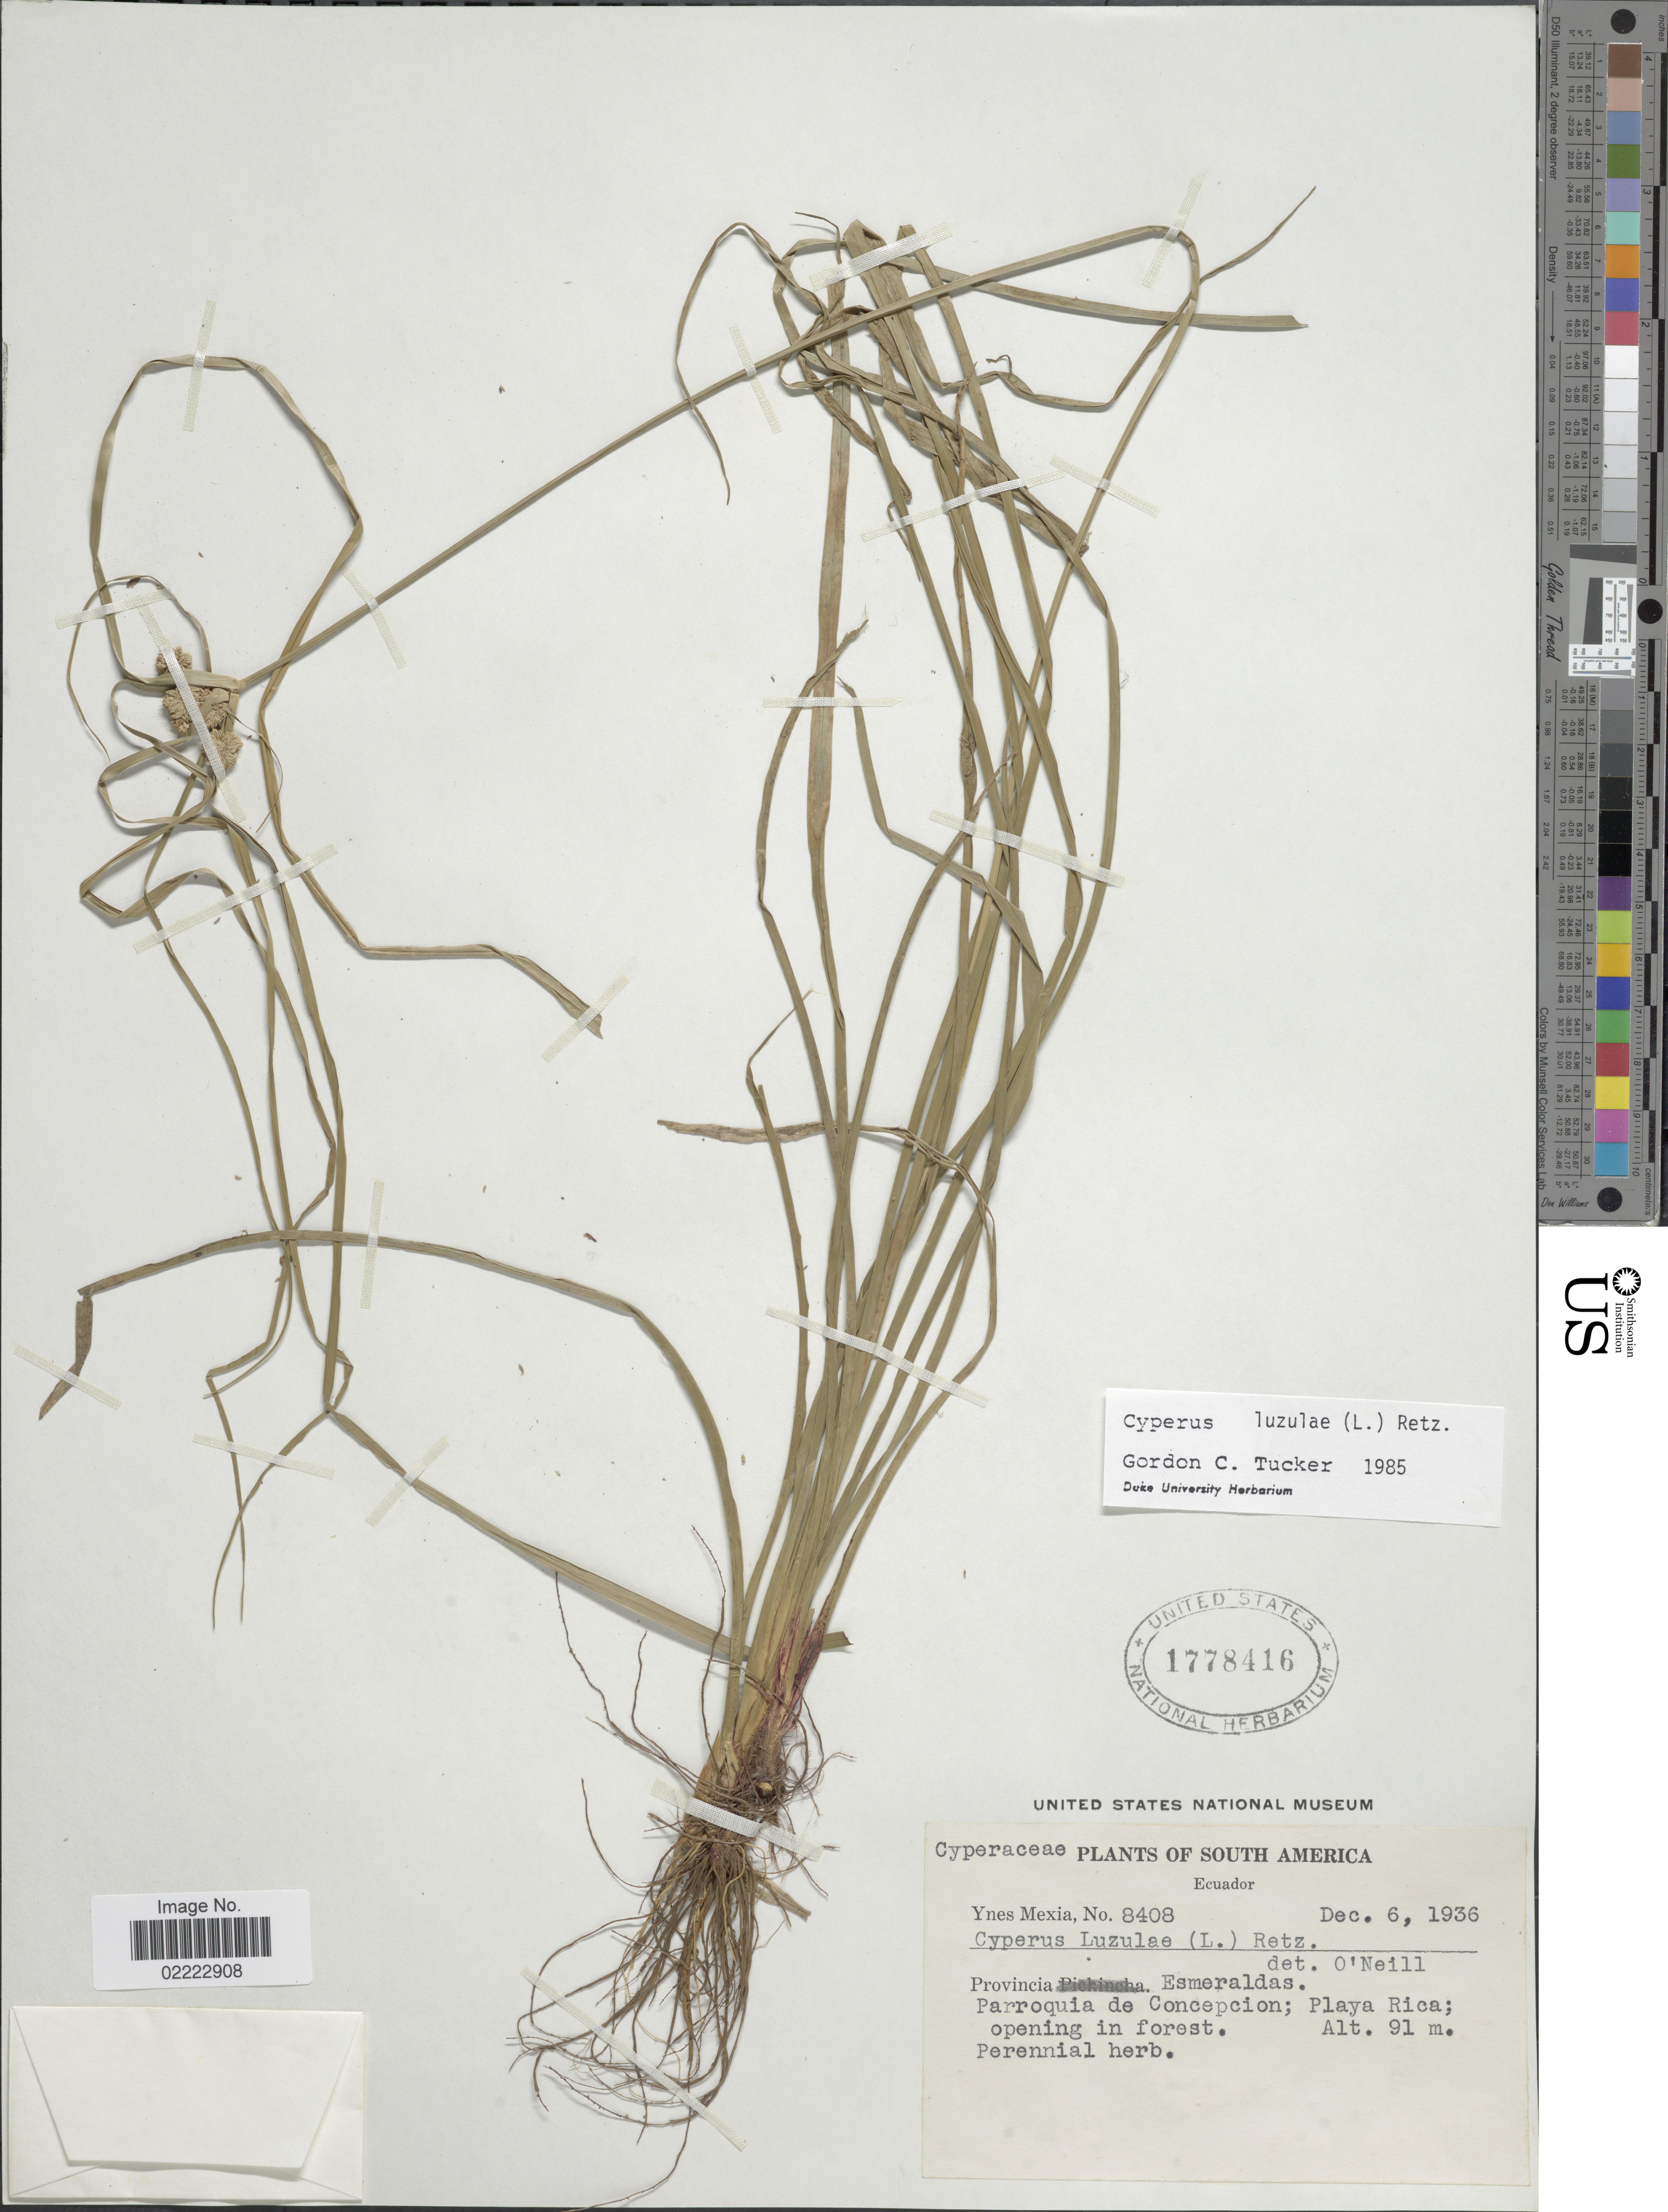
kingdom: Plantae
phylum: Tracheophyta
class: Liliopsida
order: Poales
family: Cyperaceae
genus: Cyperus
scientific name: Cyperus luzulae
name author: (L.) Rottb. ex Retz.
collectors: Y. Mexia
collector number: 8408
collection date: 1936-12-06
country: Ecuador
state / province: Esmeraldas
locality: Provincia Esmeraldas. Parroquia de Concepcion; Playa Rica; opening in forest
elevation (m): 91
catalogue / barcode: US 1778416